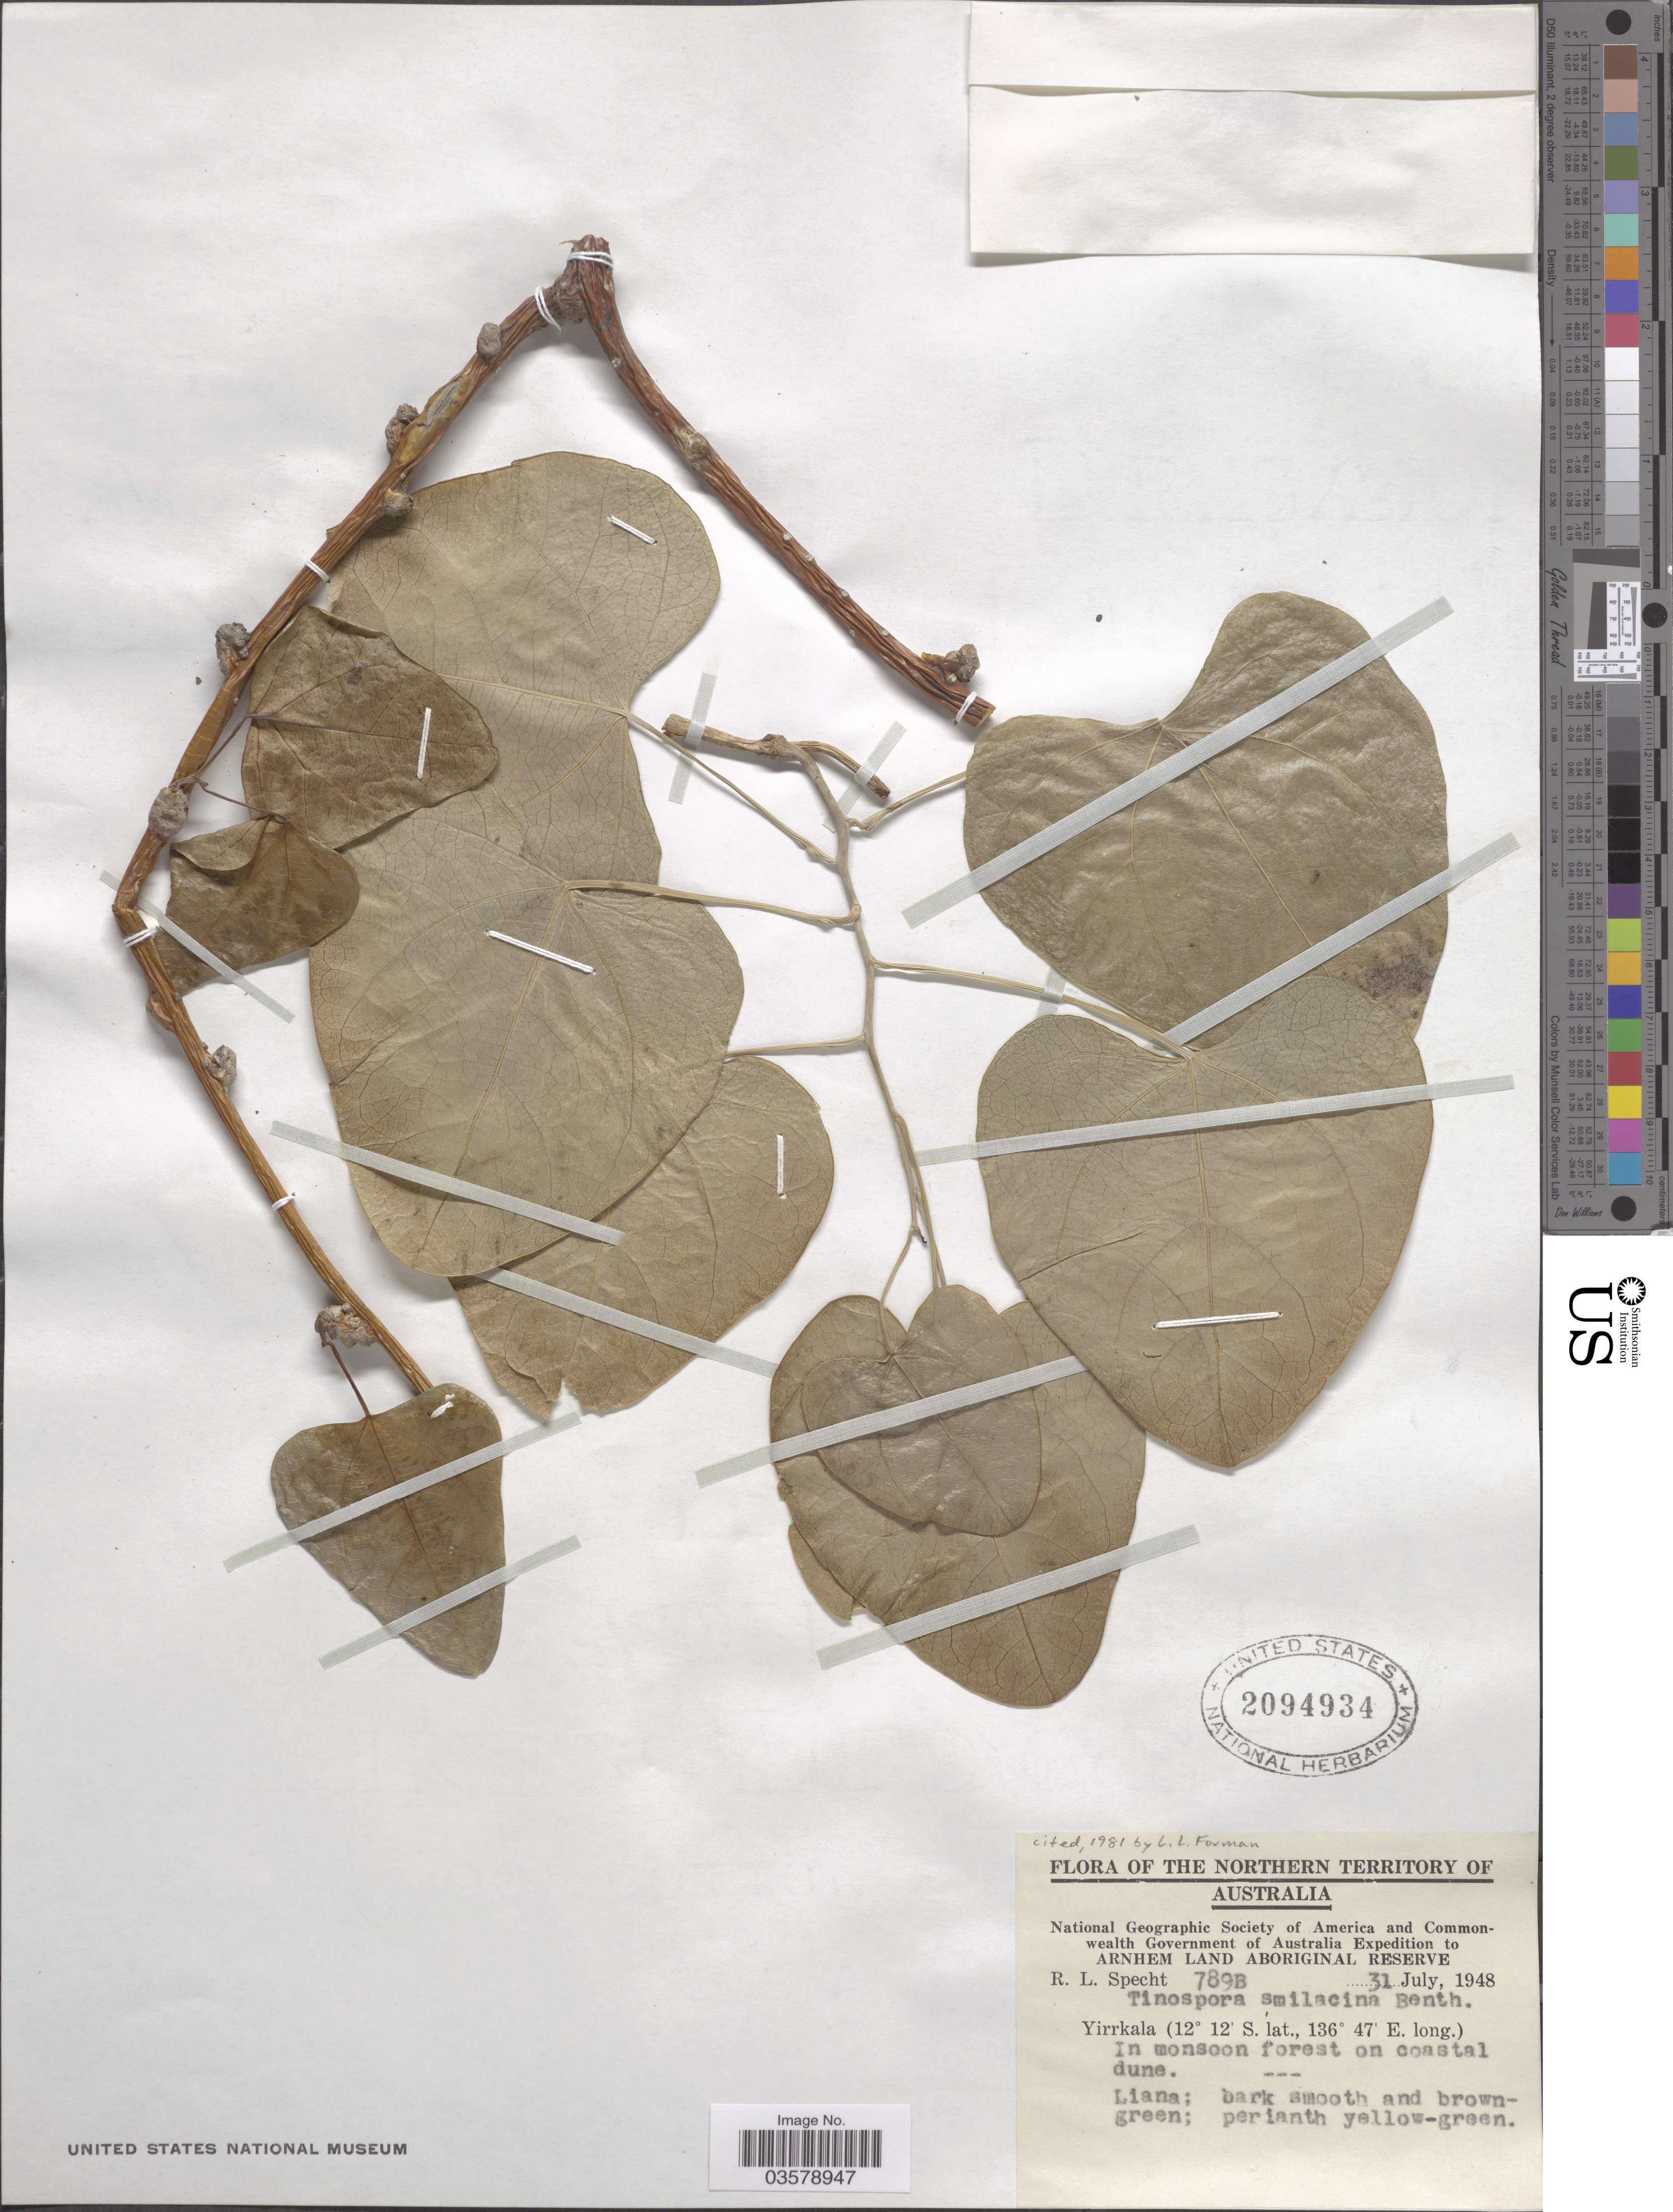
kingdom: Plantae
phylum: Tracheophyta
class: Magnoliopsida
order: Ranunculales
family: Menispermaceae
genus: Tinospora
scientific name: Tinospora smilacina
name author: Benth.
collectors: R. L. Specht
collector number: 789B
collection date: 1948-07-31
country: Australia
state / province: Northern Territory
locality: Arnhem Land Aboriginial Reserve. Yirrkala.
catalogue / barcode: US 2094934